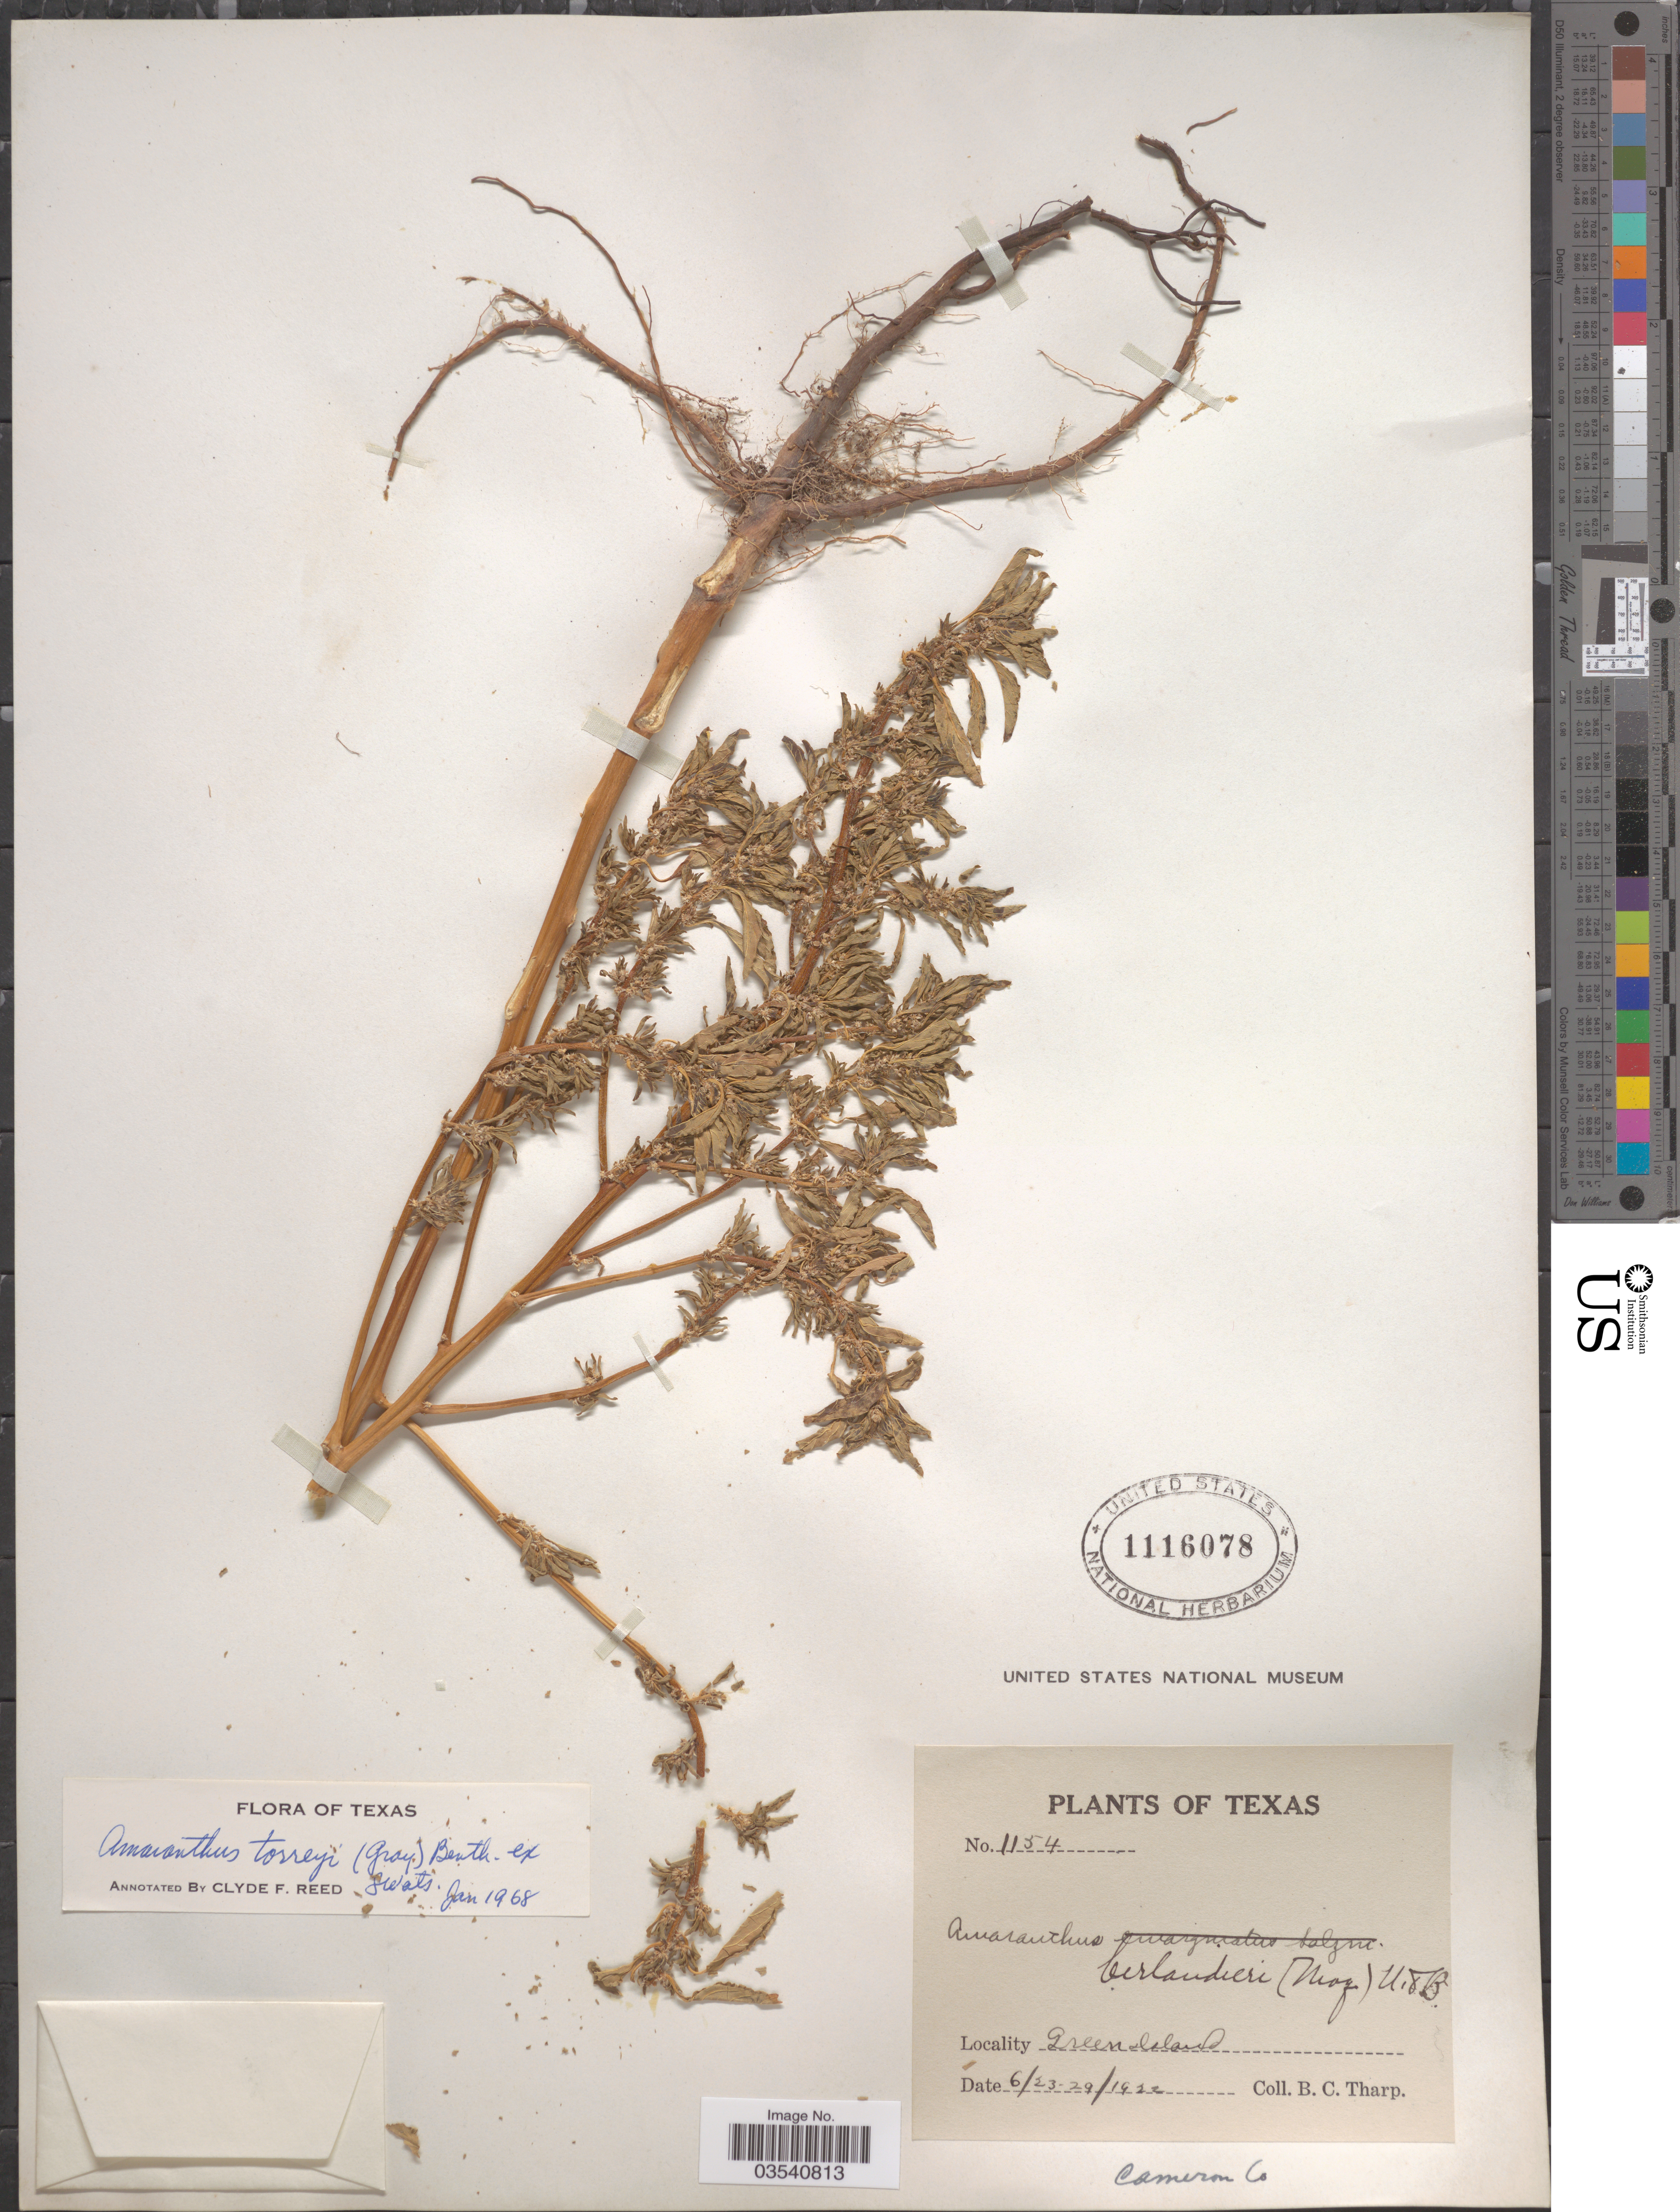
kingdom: Plantae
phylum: Tracheophyta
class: Magnoliopsida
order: Caryophyllales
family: Amaranthaceae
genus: Amaranthus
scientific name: Amaranthus pringlei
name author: S. Watson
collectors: B. C. Tharp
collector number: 1154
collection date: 1922-06-23/1922-06-29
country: United States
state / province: Texas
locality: Green Island.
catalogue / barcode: US 1116078